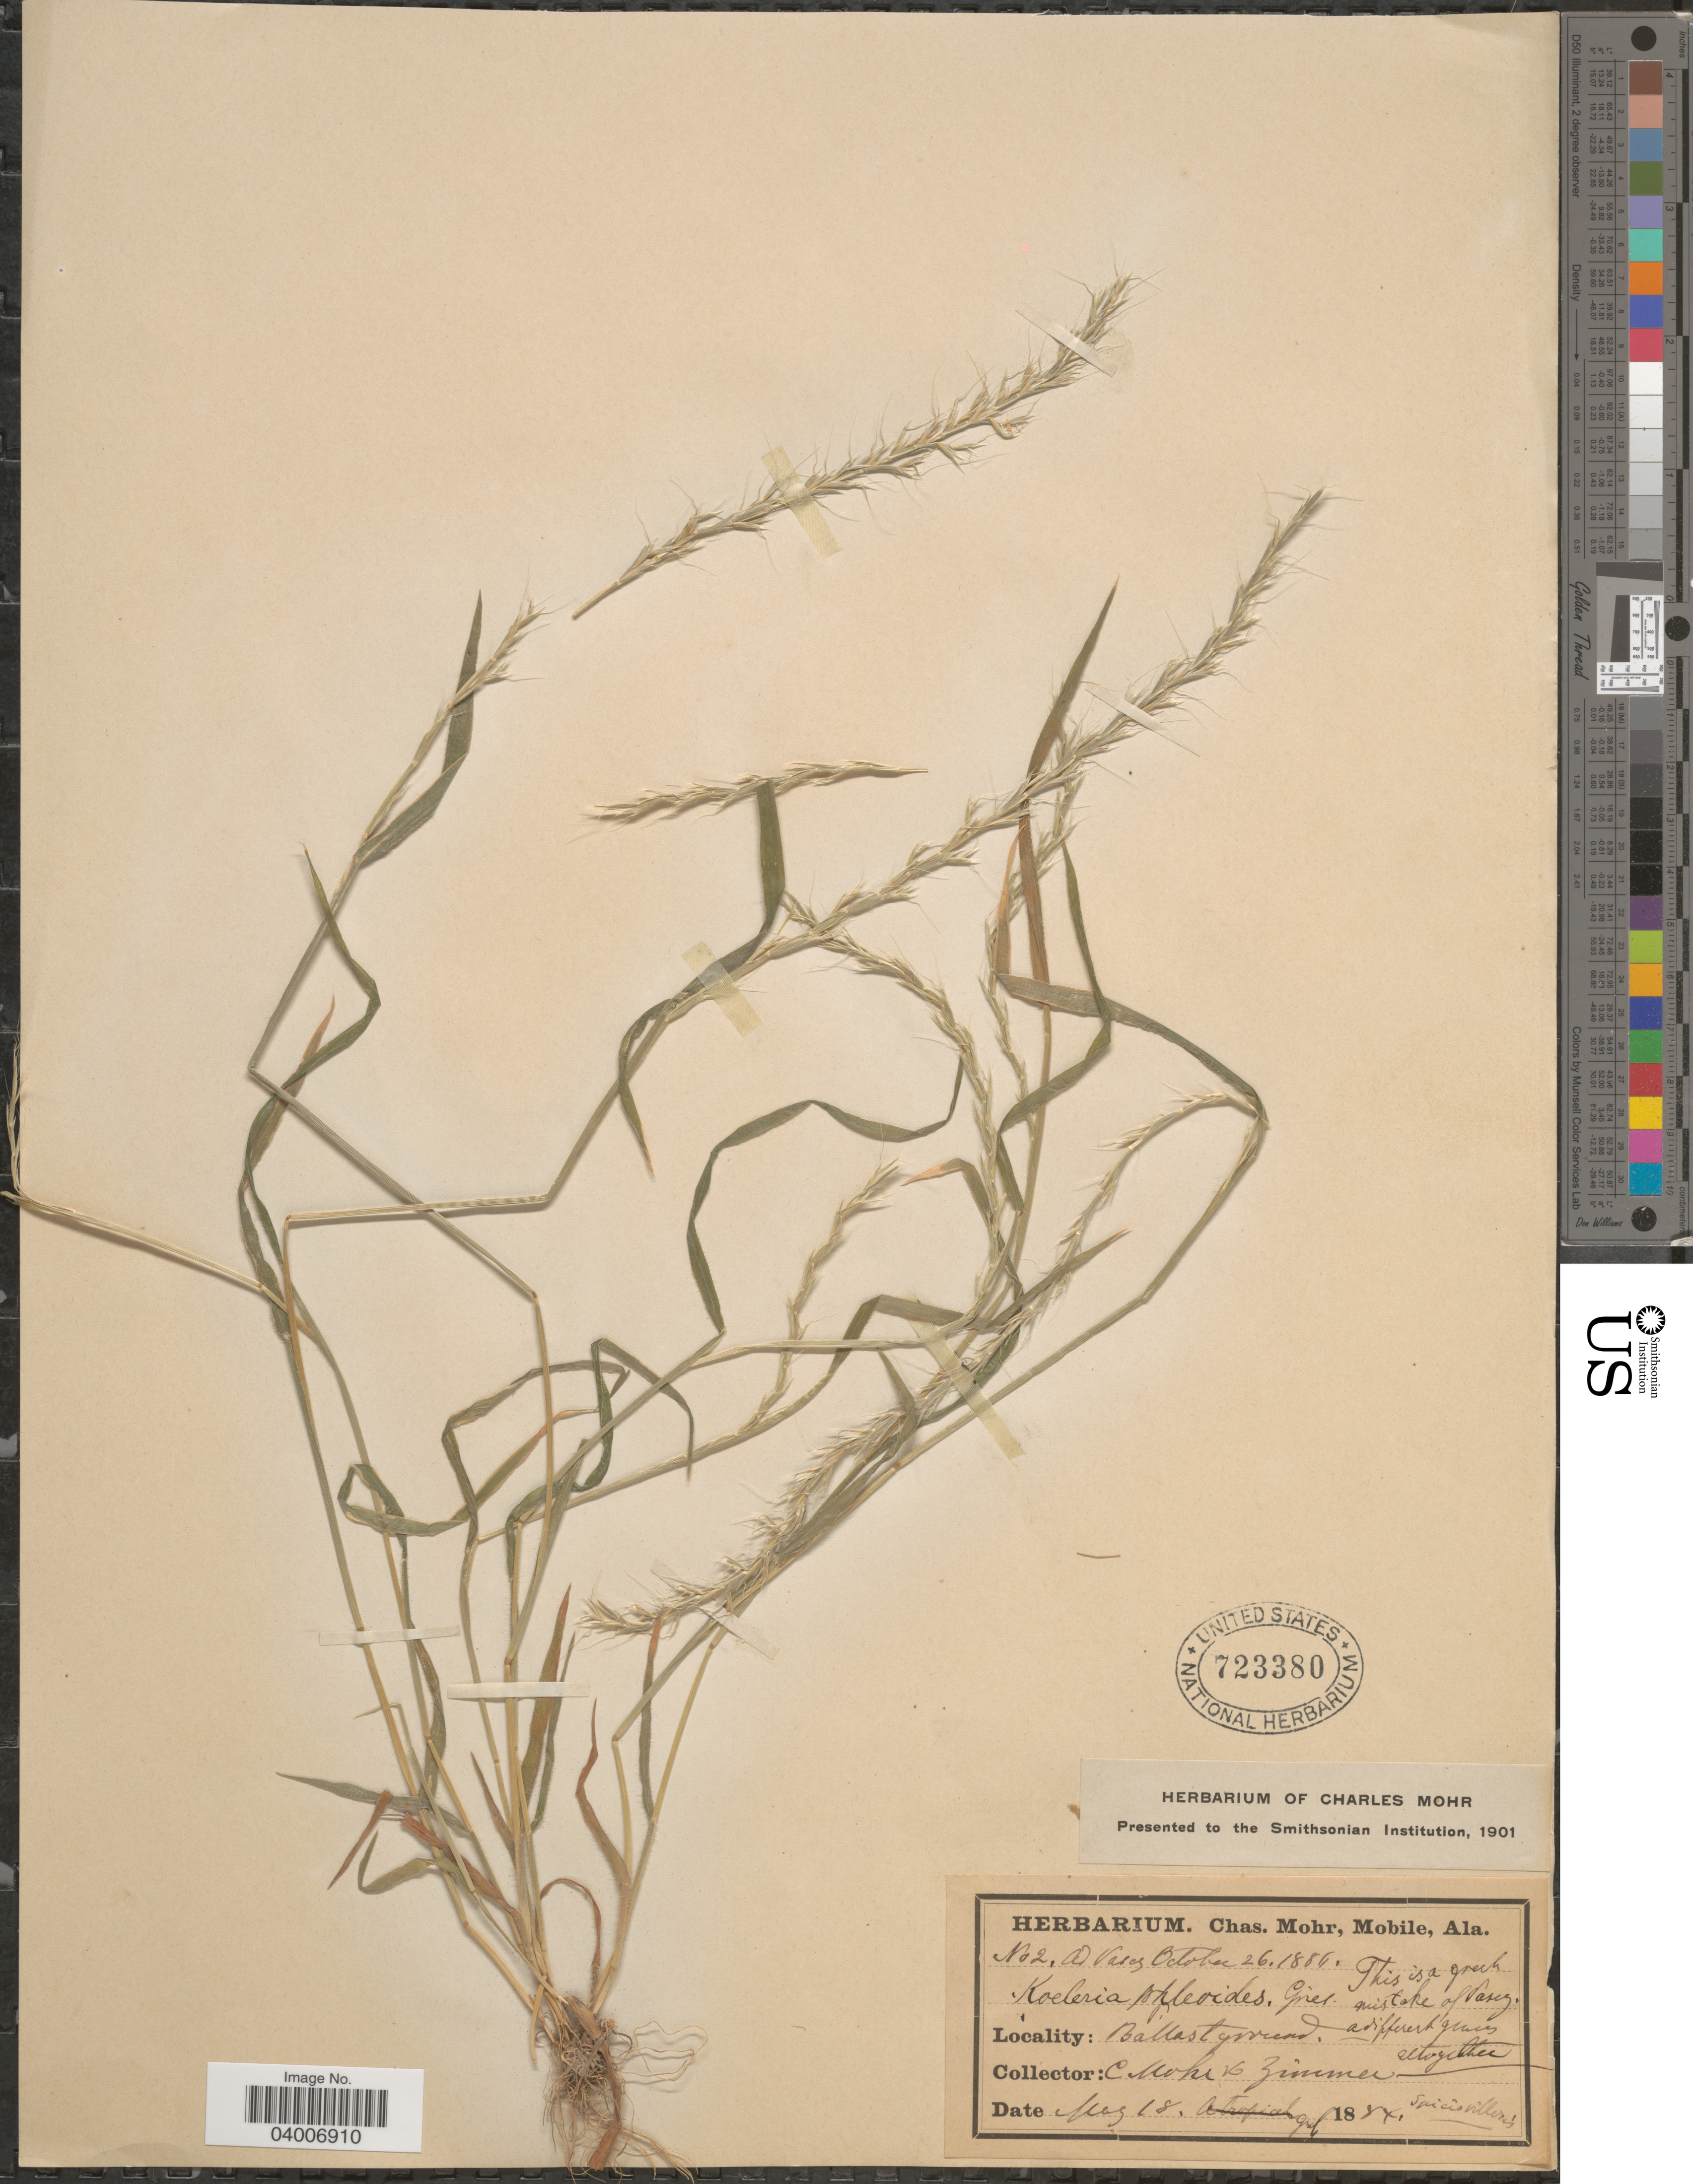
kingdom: Plantae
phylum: Tracheophyta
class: Liliopsida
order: Poales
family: Poaceae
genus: Gaudinia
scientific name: Gaudinia fragilis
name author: (L.) P. Beauv.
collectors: C. T. Mohr & Zimmer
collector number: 2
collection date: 1884-10-26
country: United States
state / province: Alabama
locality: Ballast ground.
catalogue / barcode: US 723380